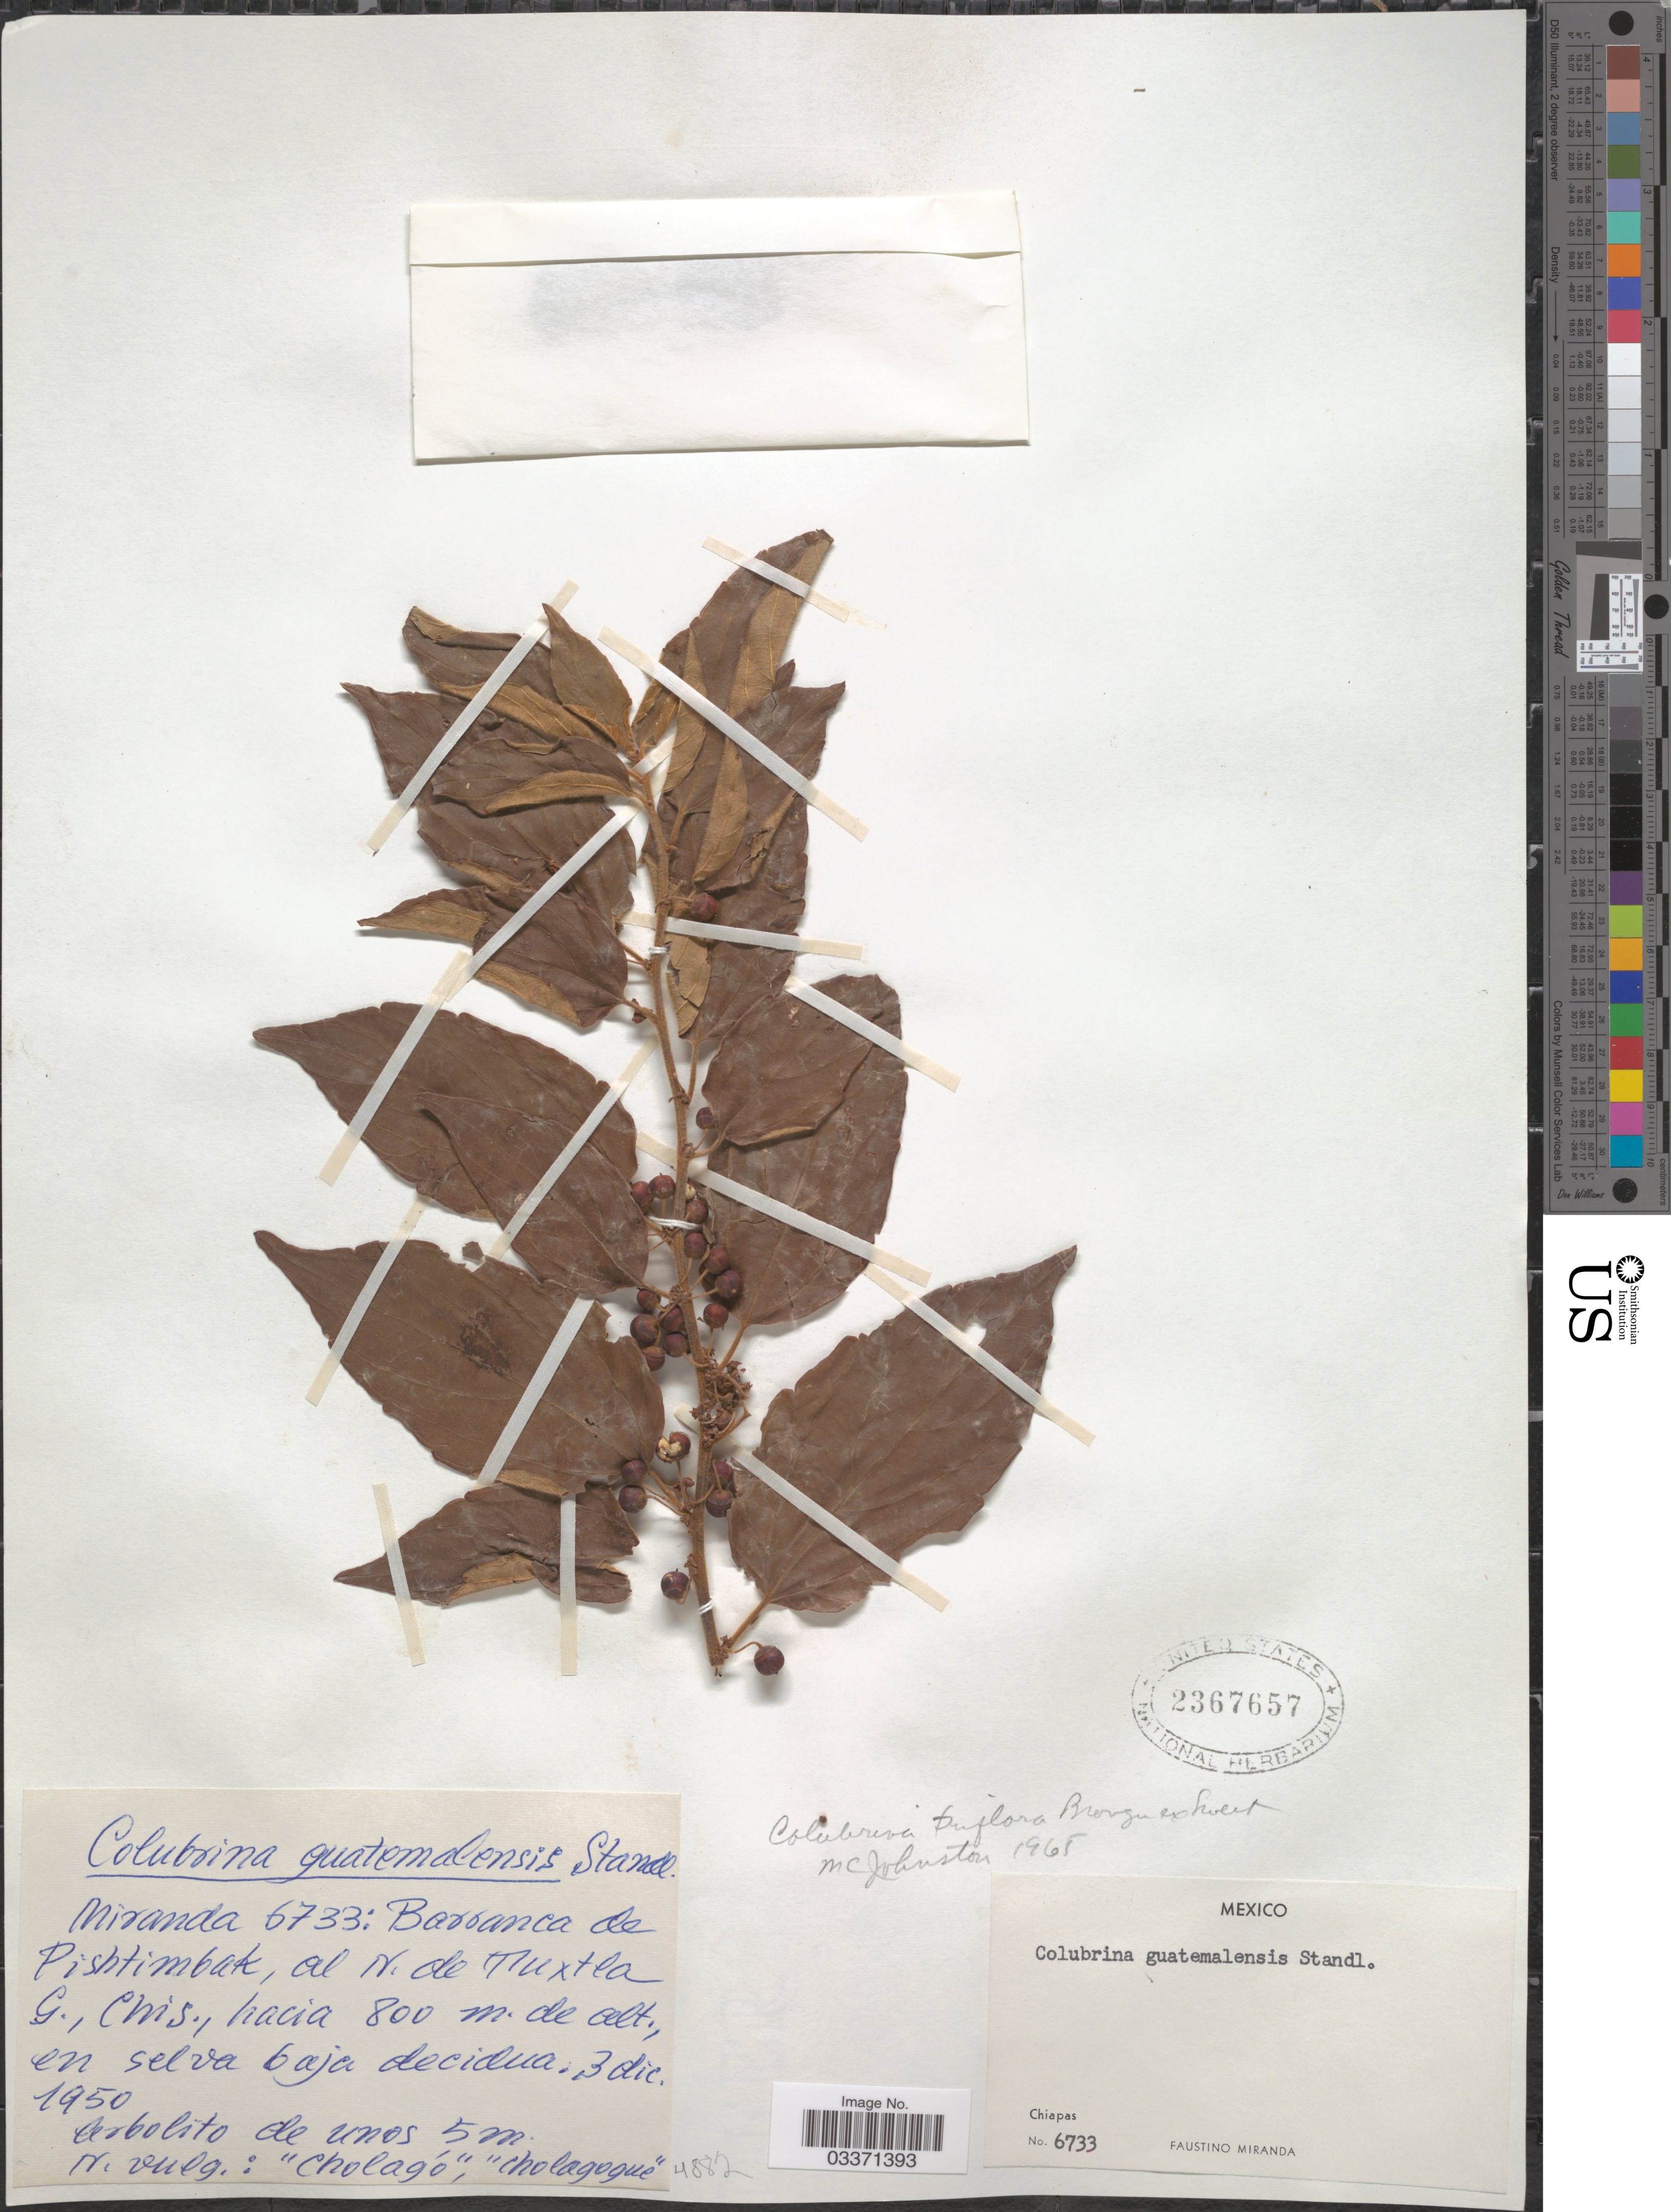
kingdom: Plantae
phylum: Tracheophyta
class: Magnoliopsida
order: Rosales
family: Rhamnaceae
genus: Colubrina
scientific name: Colubrina triflora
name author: Brongn. ex Sweet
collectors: F. Miranda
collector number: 6733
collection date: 1950-12-03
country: Mexico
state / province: Chiapas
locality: Barranca de Pishtimbak, al N. de Tuxtla G.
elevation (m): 800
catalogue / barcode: US 2367657